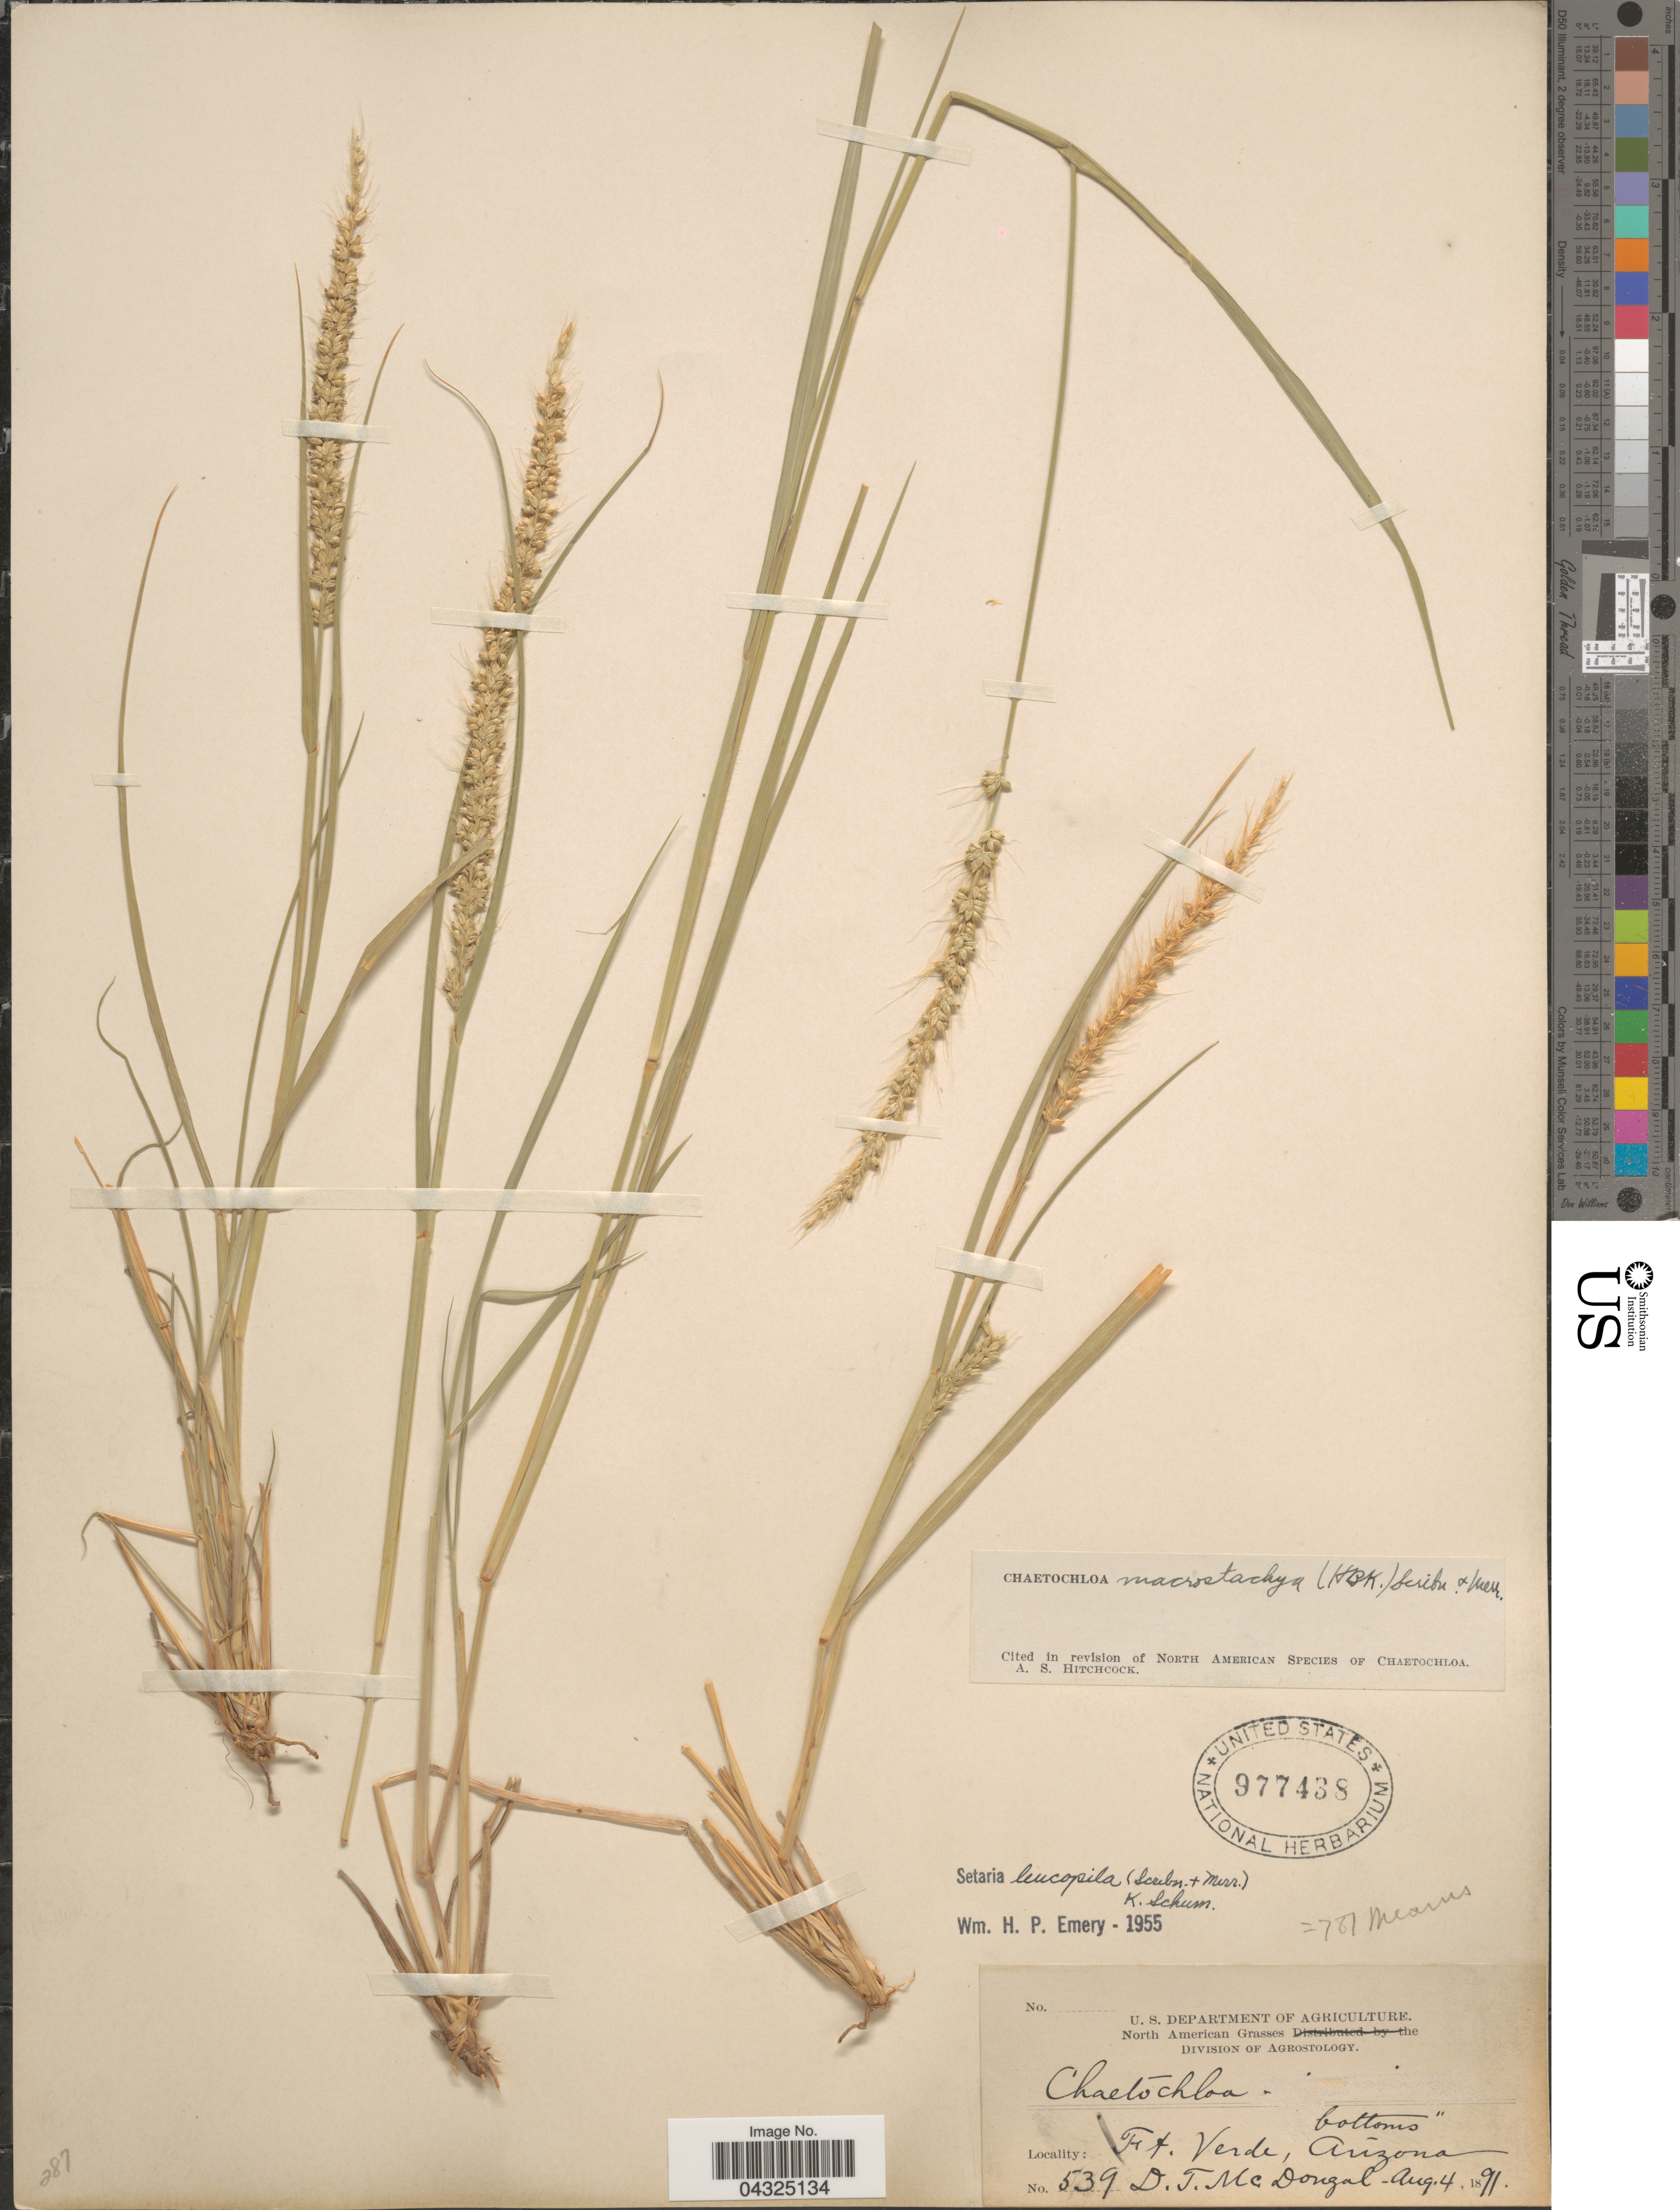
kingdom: Plantae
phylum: Tracheophyta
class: Liliopsida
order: Poales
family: Poaceae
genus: Setaria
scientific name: Setaria leucopila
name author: (Scribn. & Merr.) K. Schum.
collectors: D. McDougal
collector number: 539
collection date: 1891-08-04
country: United States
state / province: Arizona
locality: Ft. Verde.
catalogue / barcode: US 977438